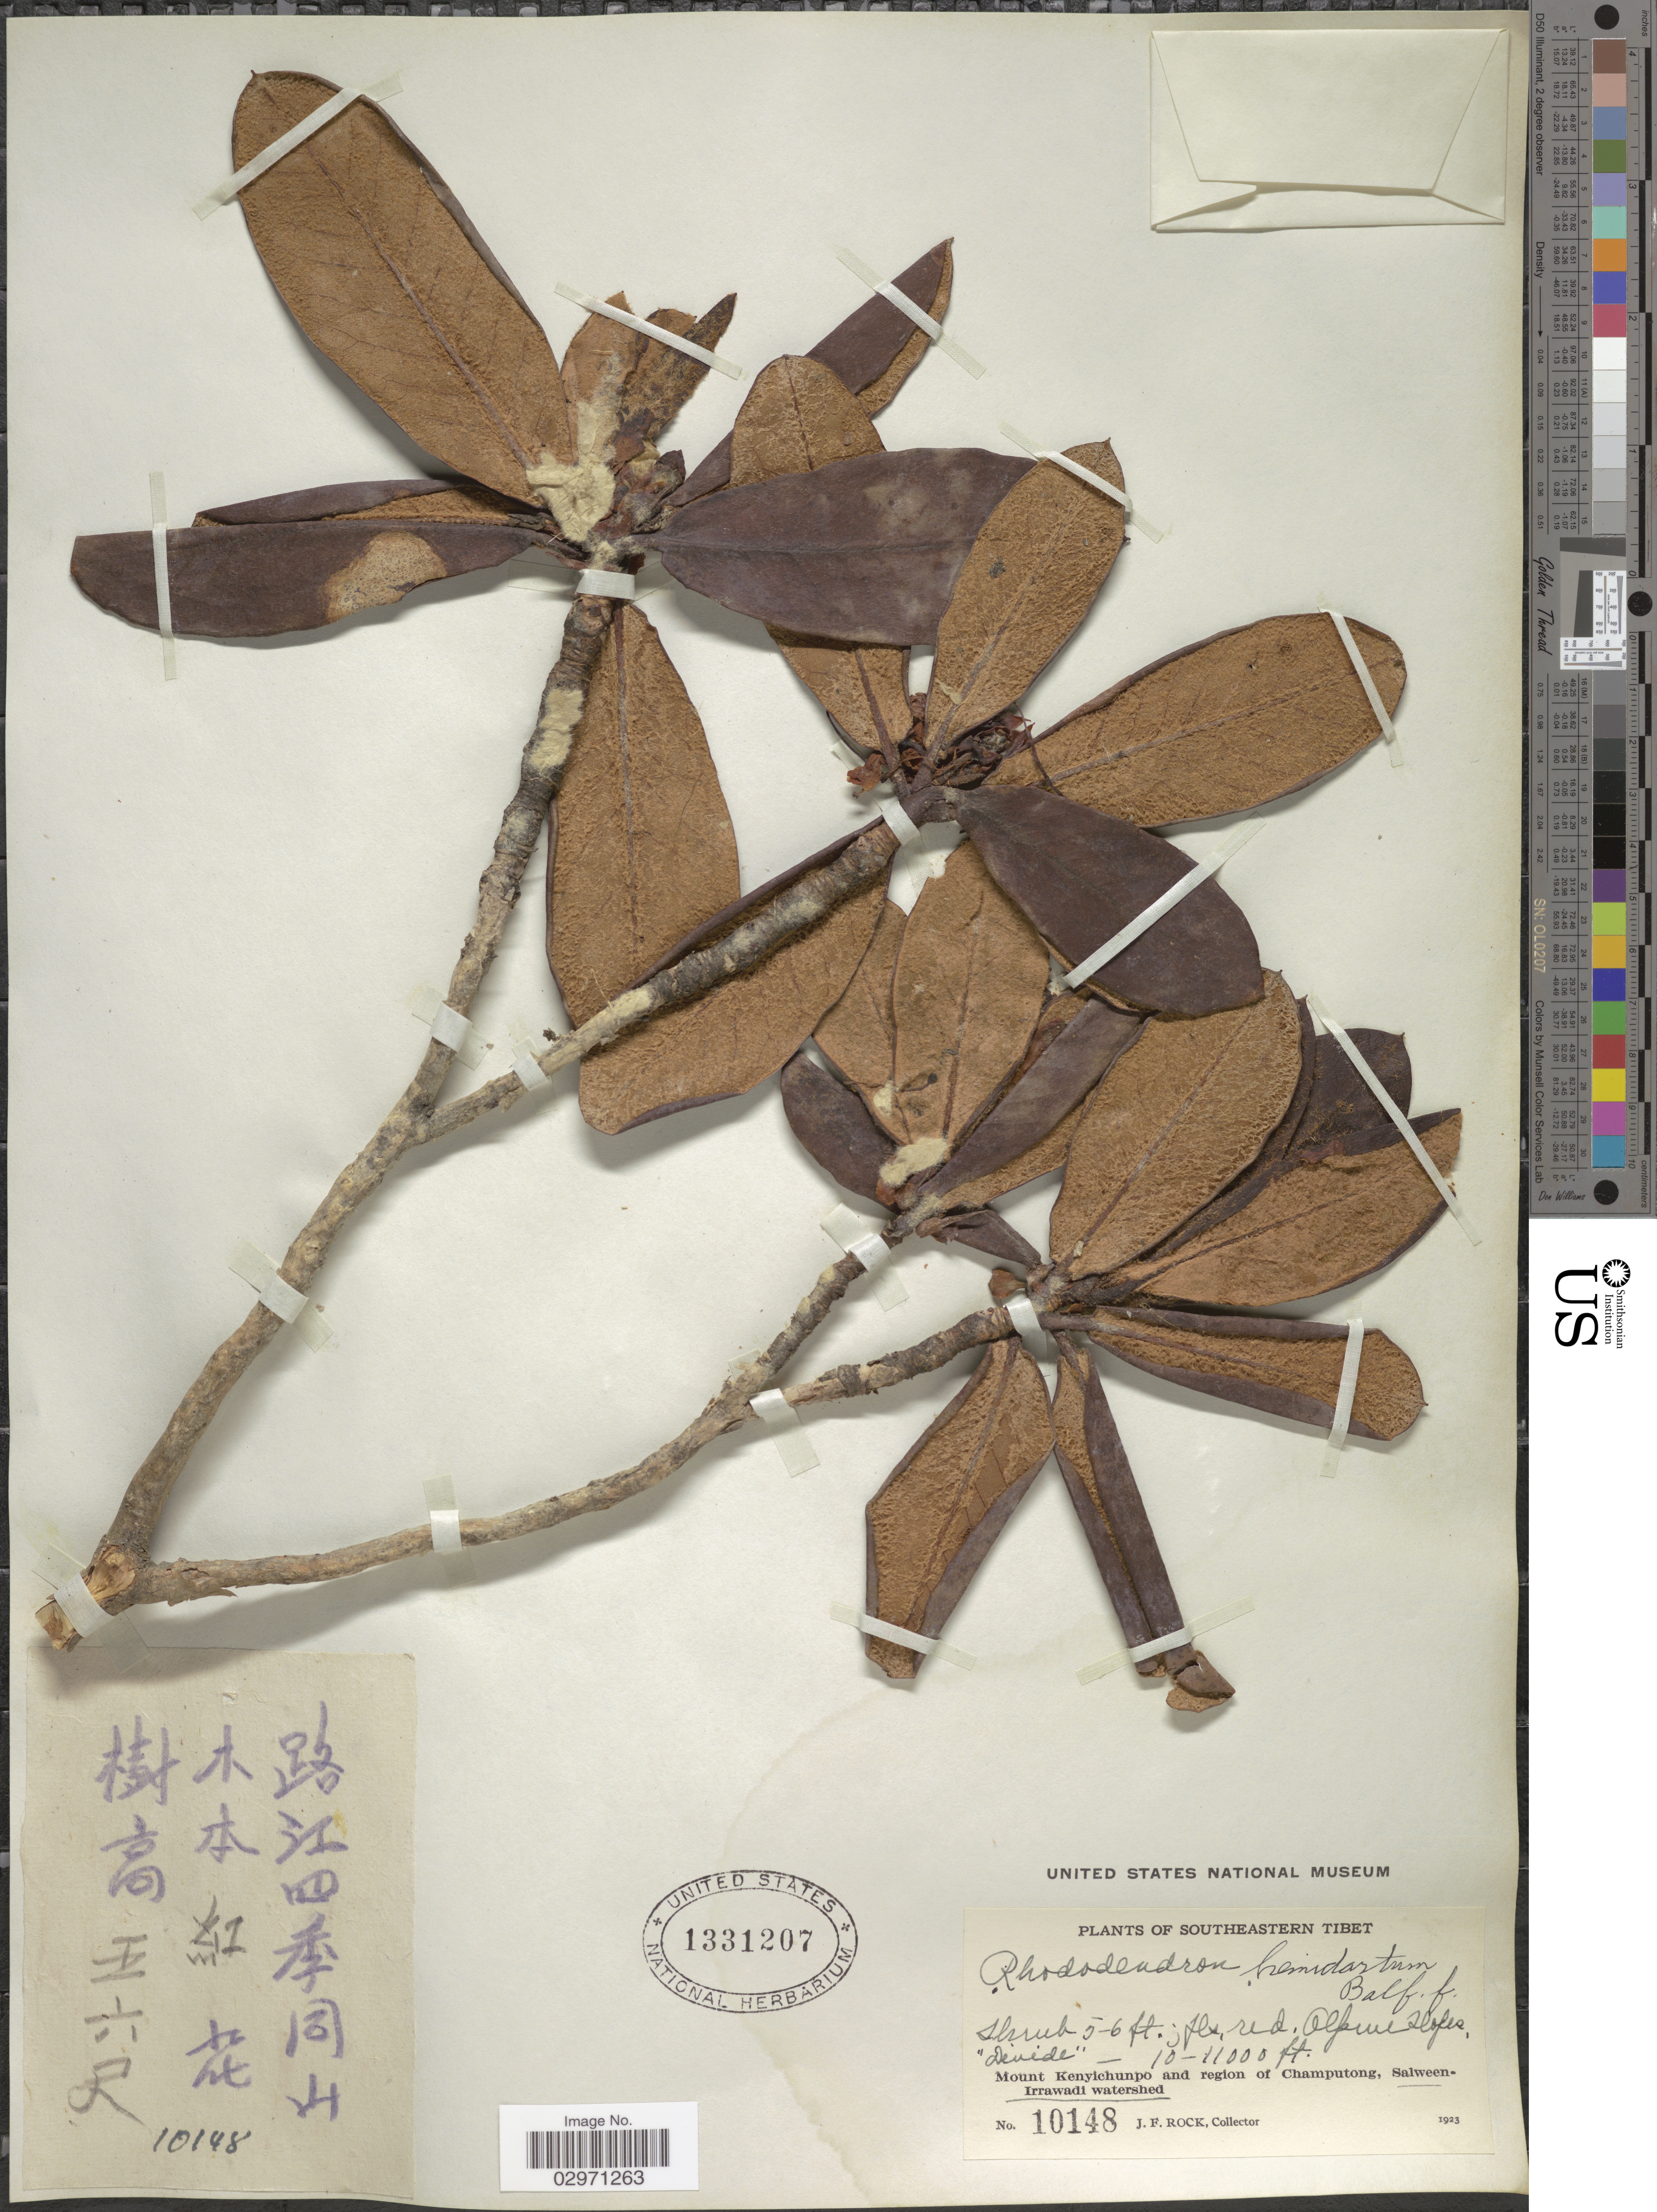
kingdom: Plantae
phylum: Tracheophyta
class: Magnoliopsida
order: Ericales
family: Ericaceae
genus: Rhododendron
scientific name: Rhododendron hemidartum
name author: Balf. f. ex Tagg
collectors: J. Rock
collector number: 10148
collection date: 1923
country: China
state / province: Xizang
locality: Southeastern Tibet. Alpine slopes. Mount Kenyichunpo and region of Champutong, Salween-Irrawadi watershed.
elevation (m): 3048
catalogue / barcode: US 1331207